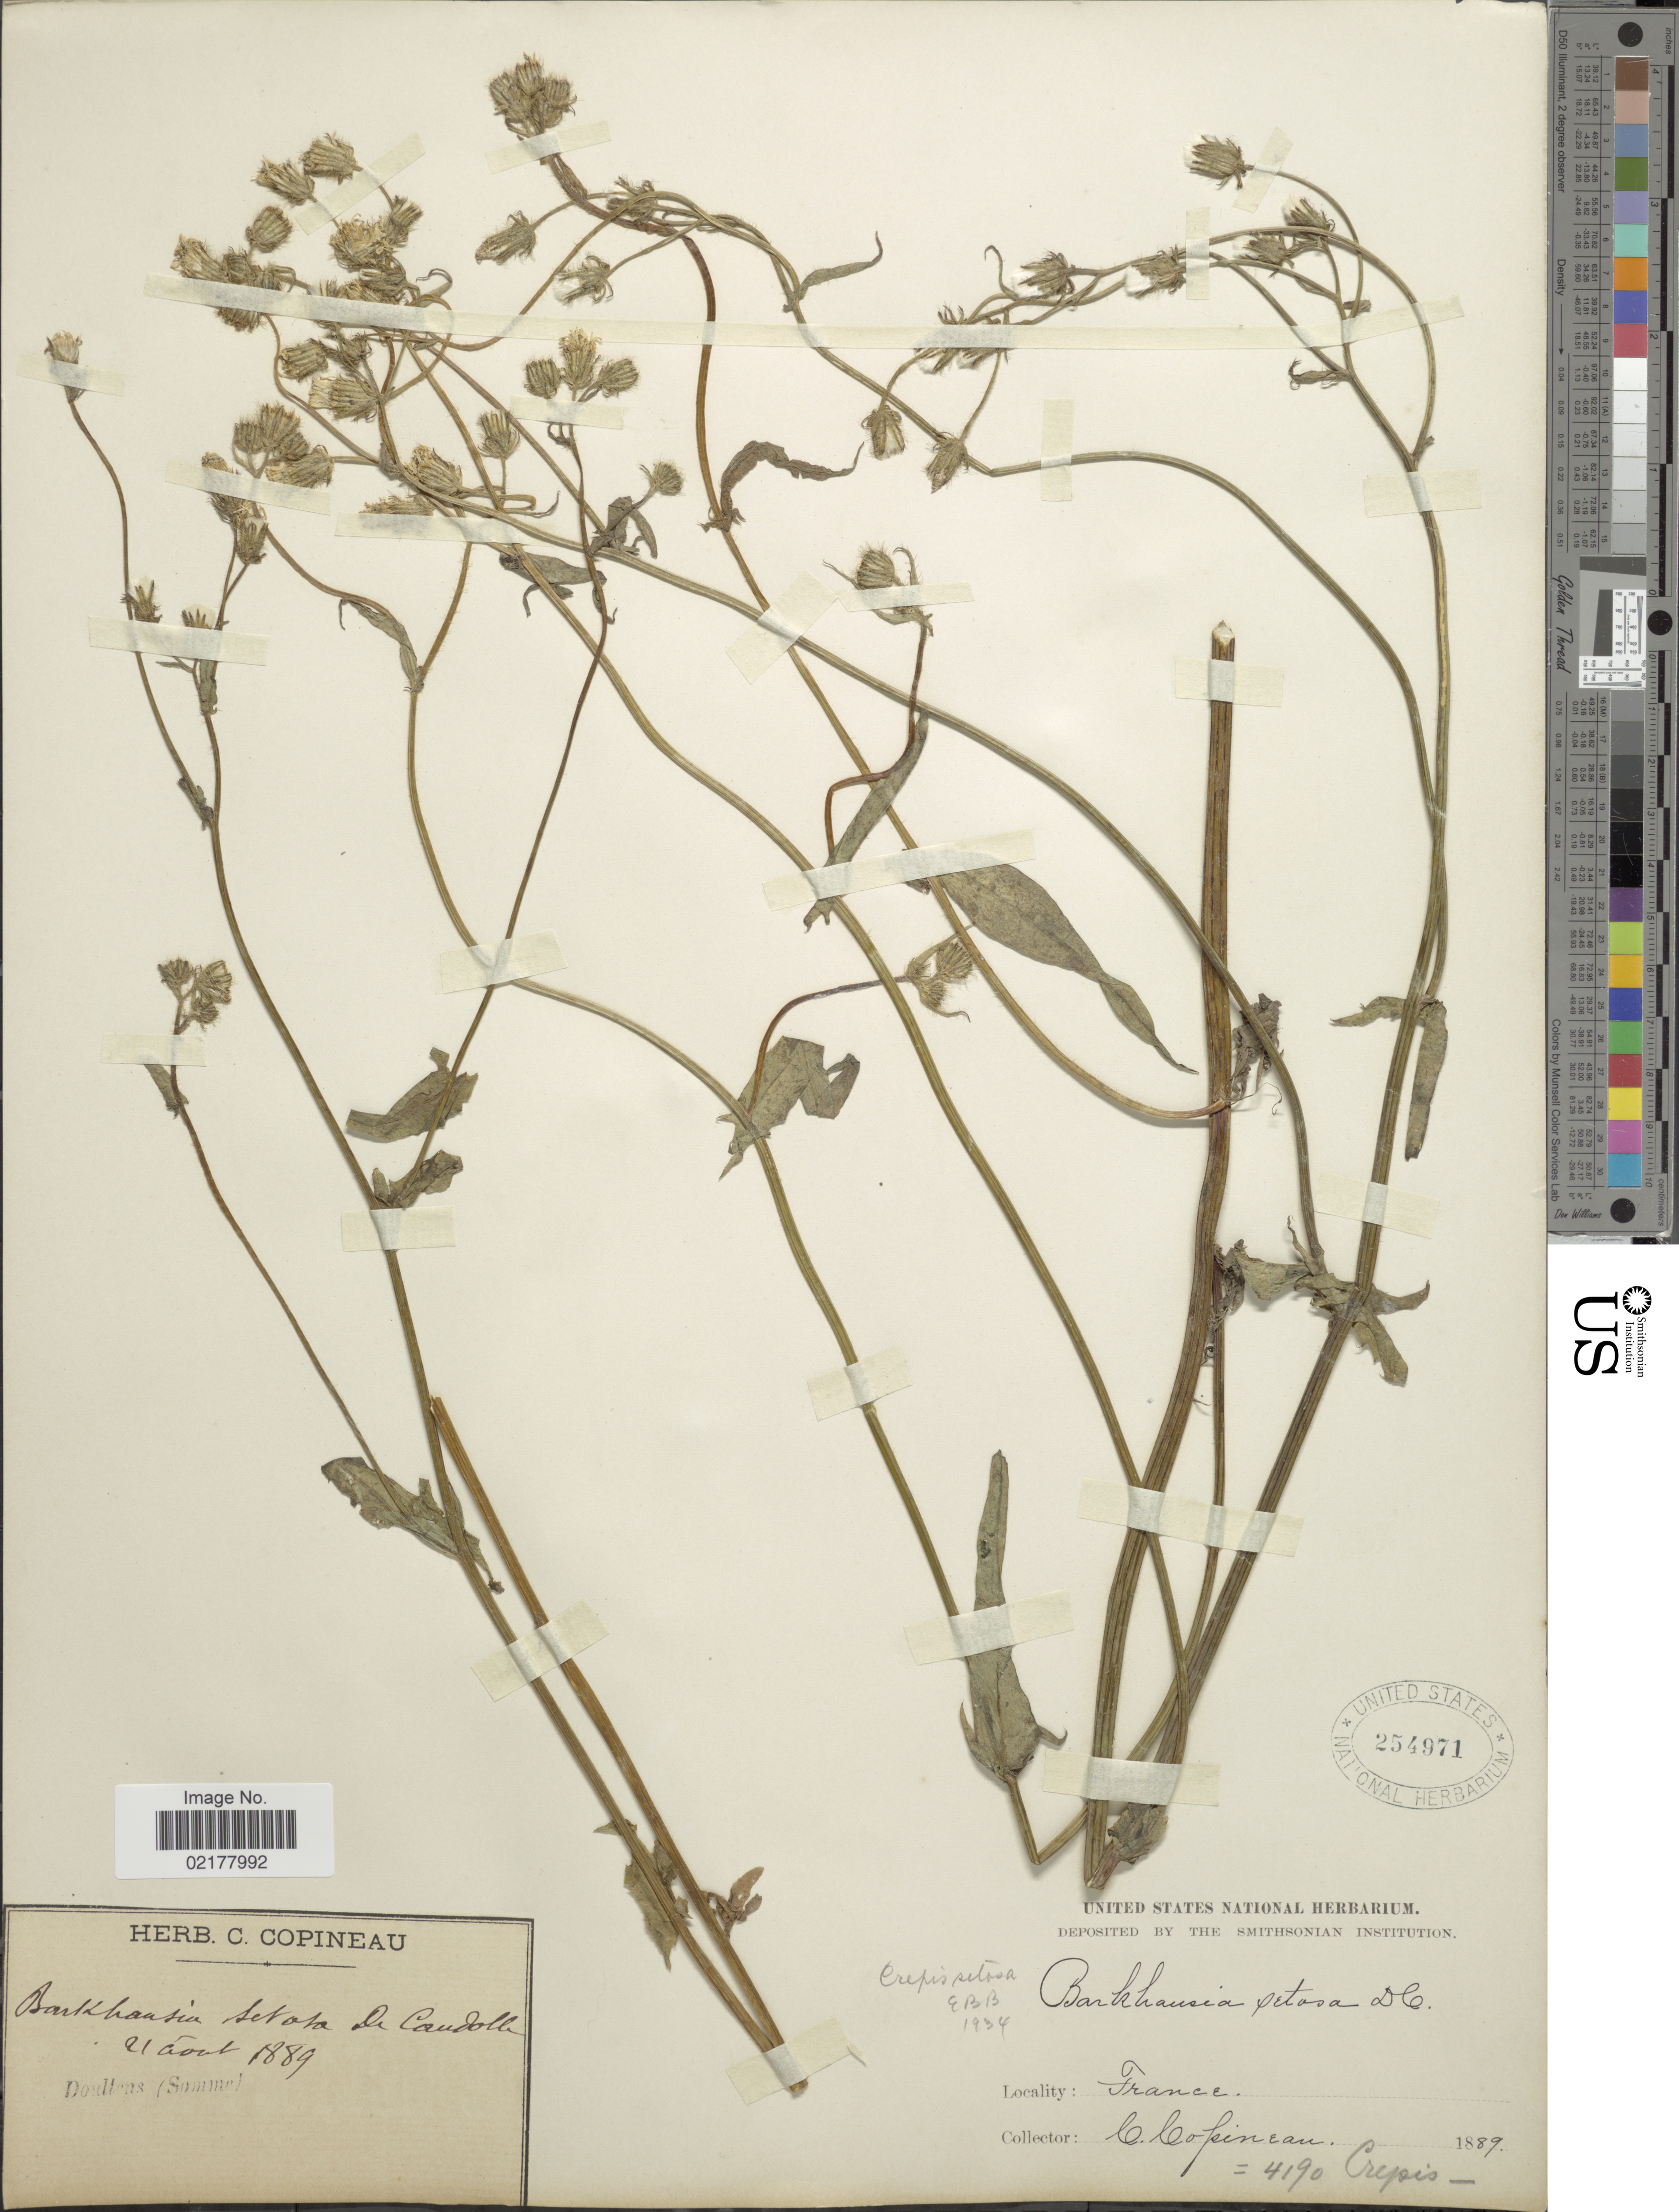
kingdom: Plantae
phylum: Tracheophyta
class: Magnoliopsida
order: Asterales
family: Asteraceae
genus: Crepis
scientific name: Crepis setosa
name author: Haller f.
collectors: C. Copineau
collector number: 4190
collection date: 1889-08-21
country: France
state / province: Hauts-de-France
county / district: Somme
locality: Doullens (Somme)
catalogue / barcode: US 254971